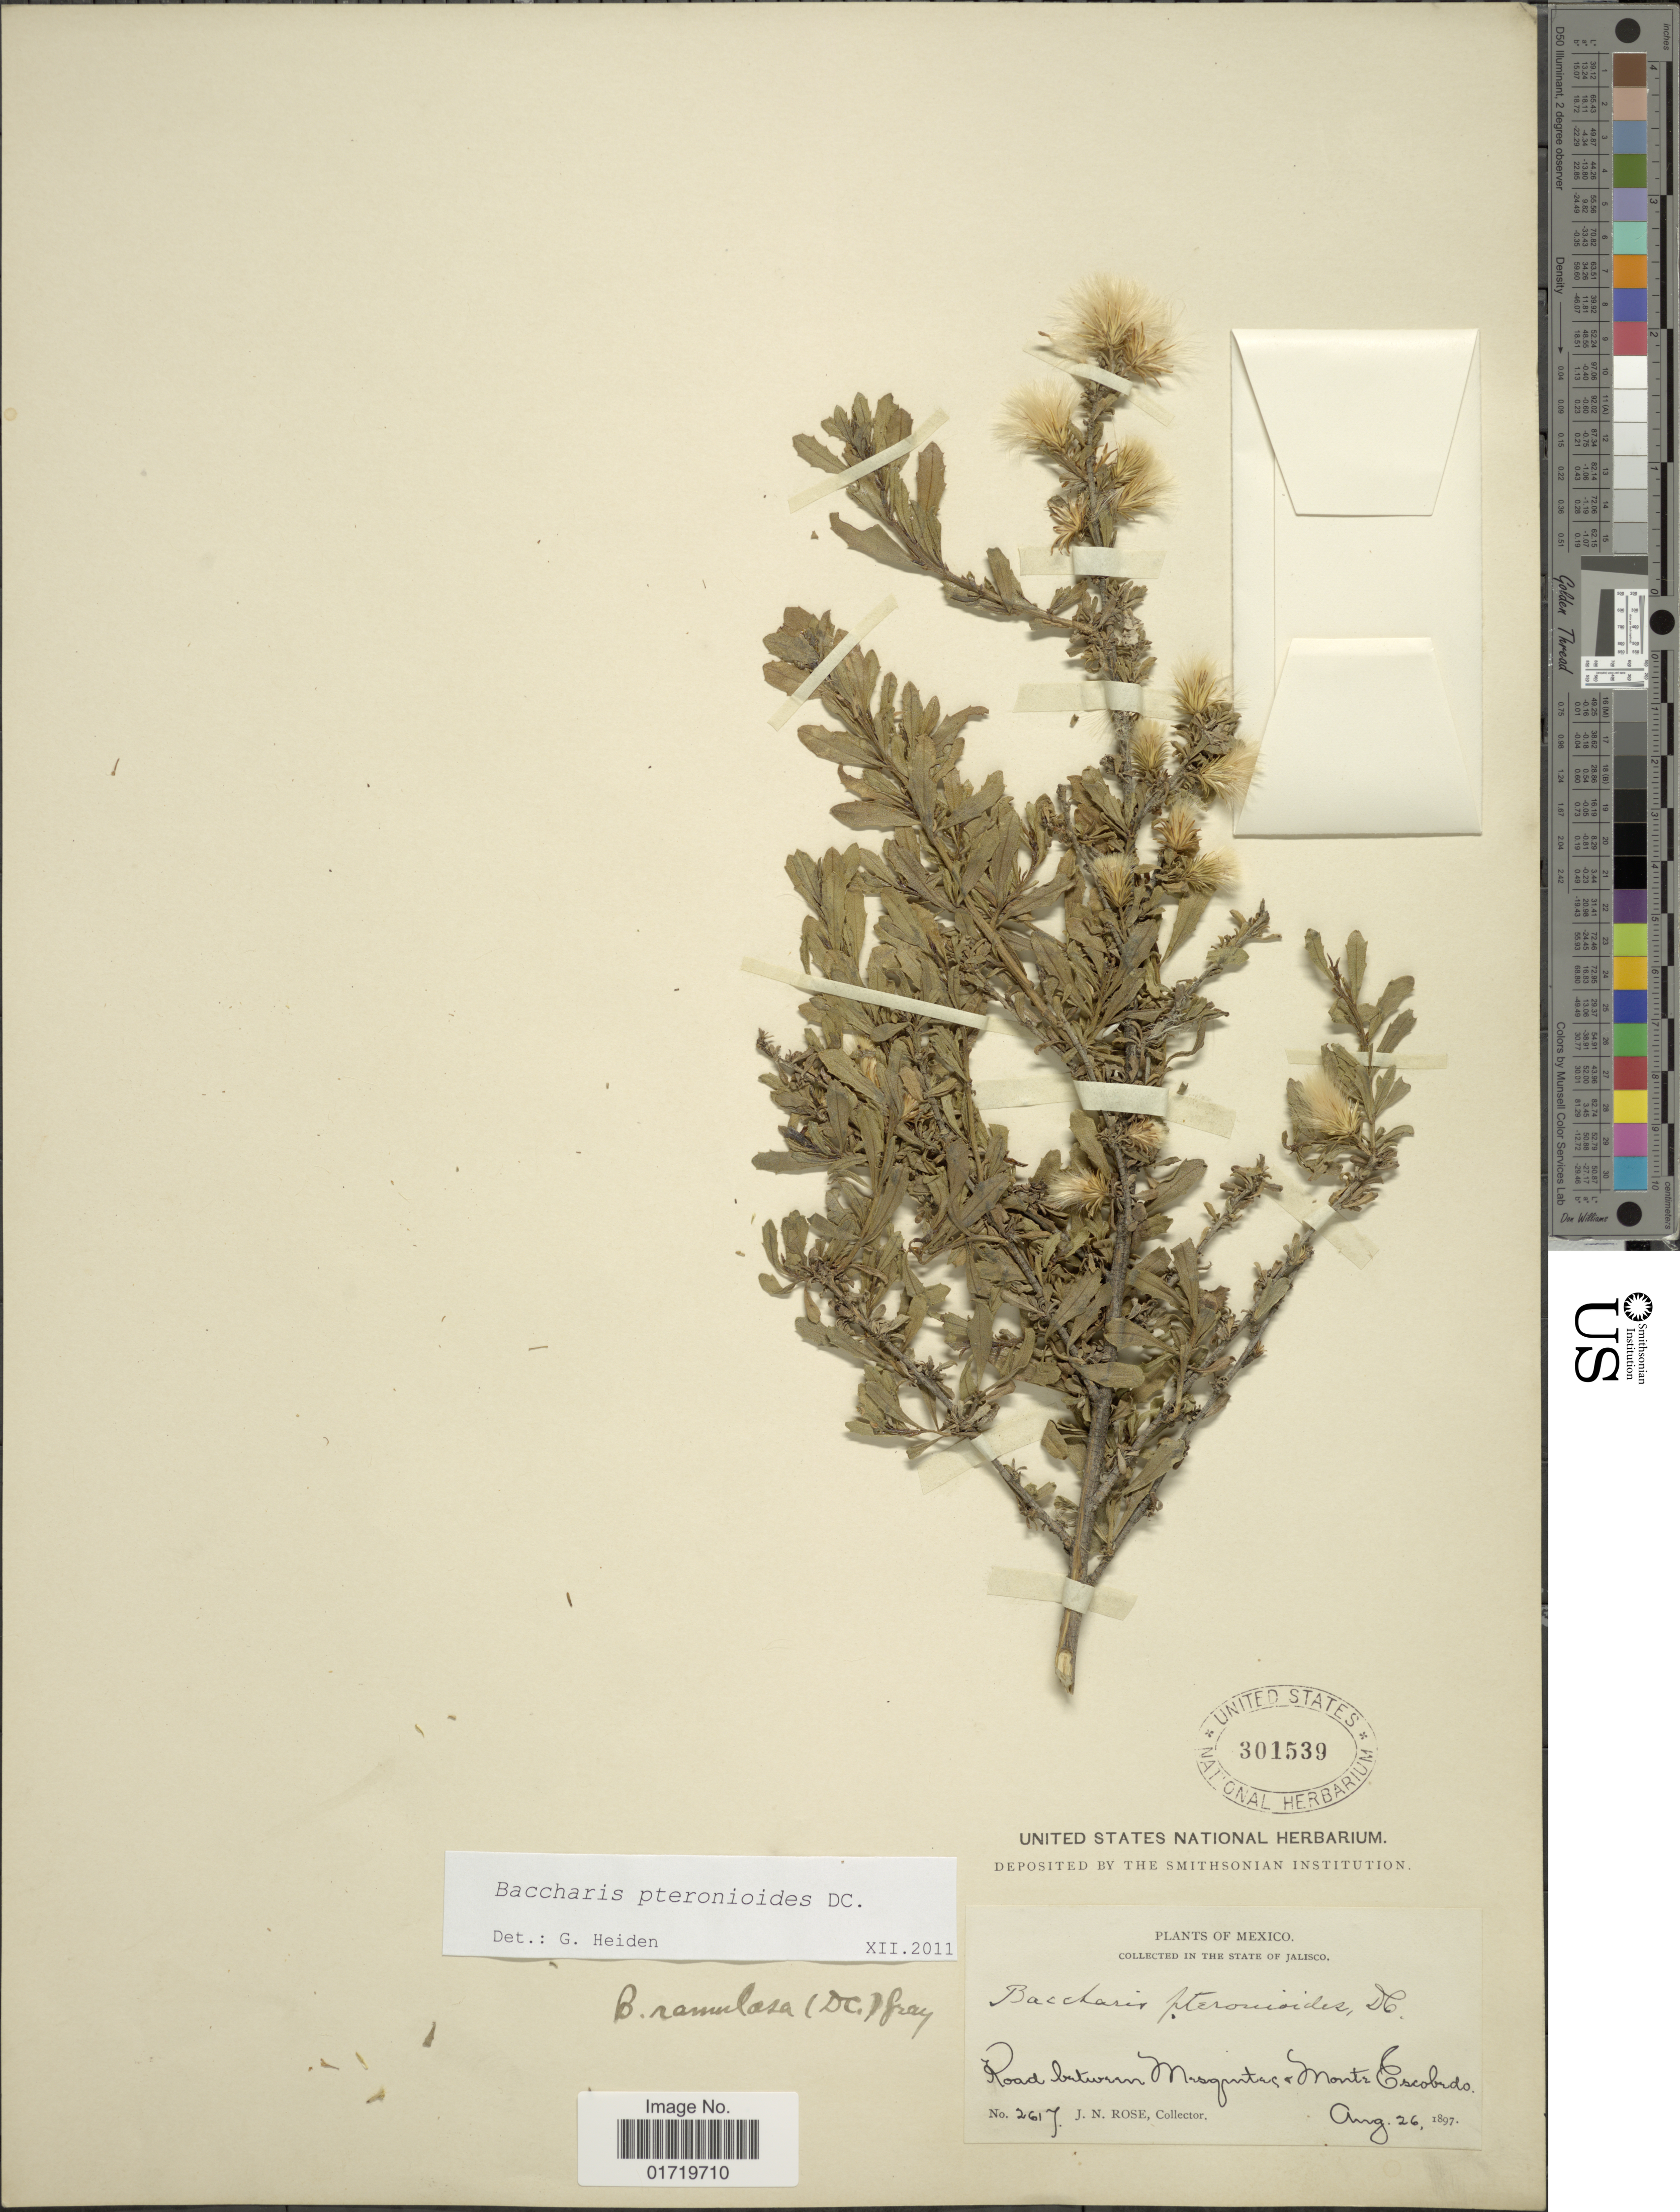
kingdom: Plantae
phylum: Tracheophyta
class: Magnoliopsida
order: Asterales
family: Asteraceae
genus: Baccharis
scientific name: Baccharis pteronioides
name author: DC.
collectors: J. N. Rose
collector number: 2617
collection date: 1897-08-26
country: Mexico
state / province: Jalisco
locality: In the State of Jalisco, Road between Masgintag & Monte Escobrado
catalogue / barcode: US 301539